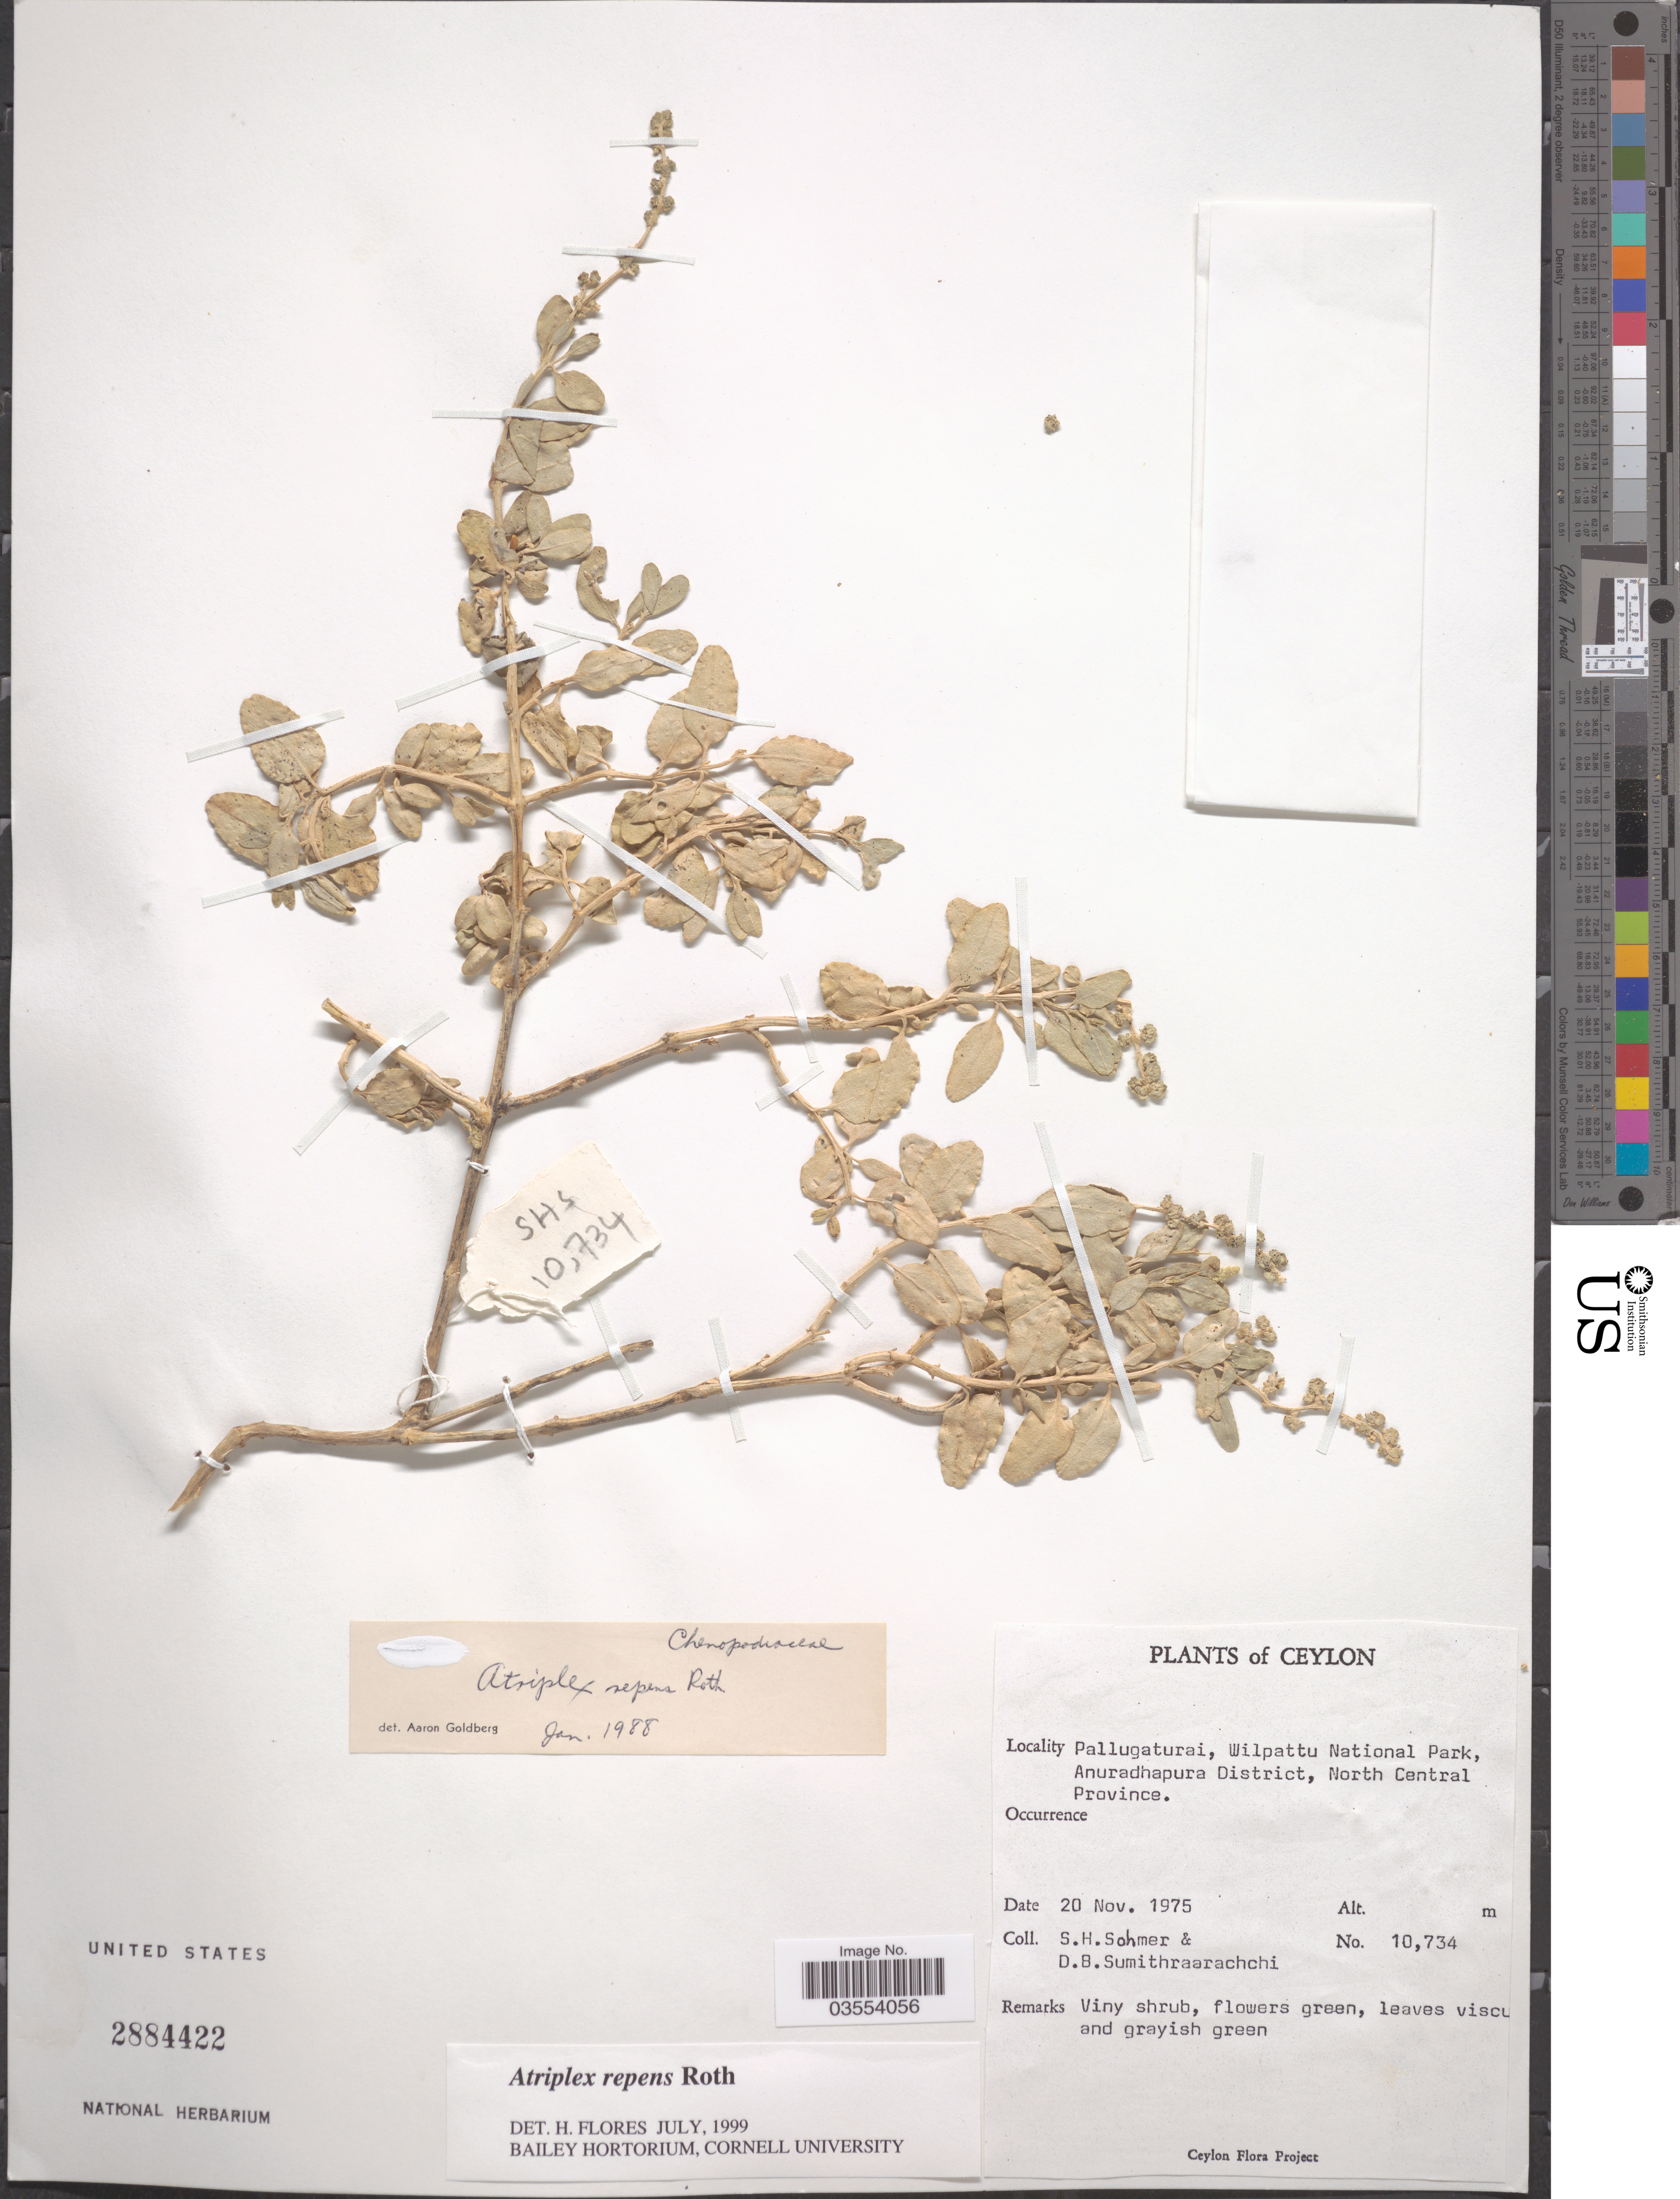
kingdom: Plantae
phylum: Tracheophyta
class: Magnoliopsida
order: Caryophyllales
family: Amaranthaceae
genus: Atriplex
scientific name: Atriplex repens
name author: Roth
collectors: S. H. Sohmer & D. B. Sumithraarachchi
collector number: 10734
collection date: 1975-11-20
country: Sri Lanka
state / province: North Central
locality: Ceylon. Pallugaturai, Wilpattu National Park, Anuradhapura District.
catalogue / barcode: US 2884422